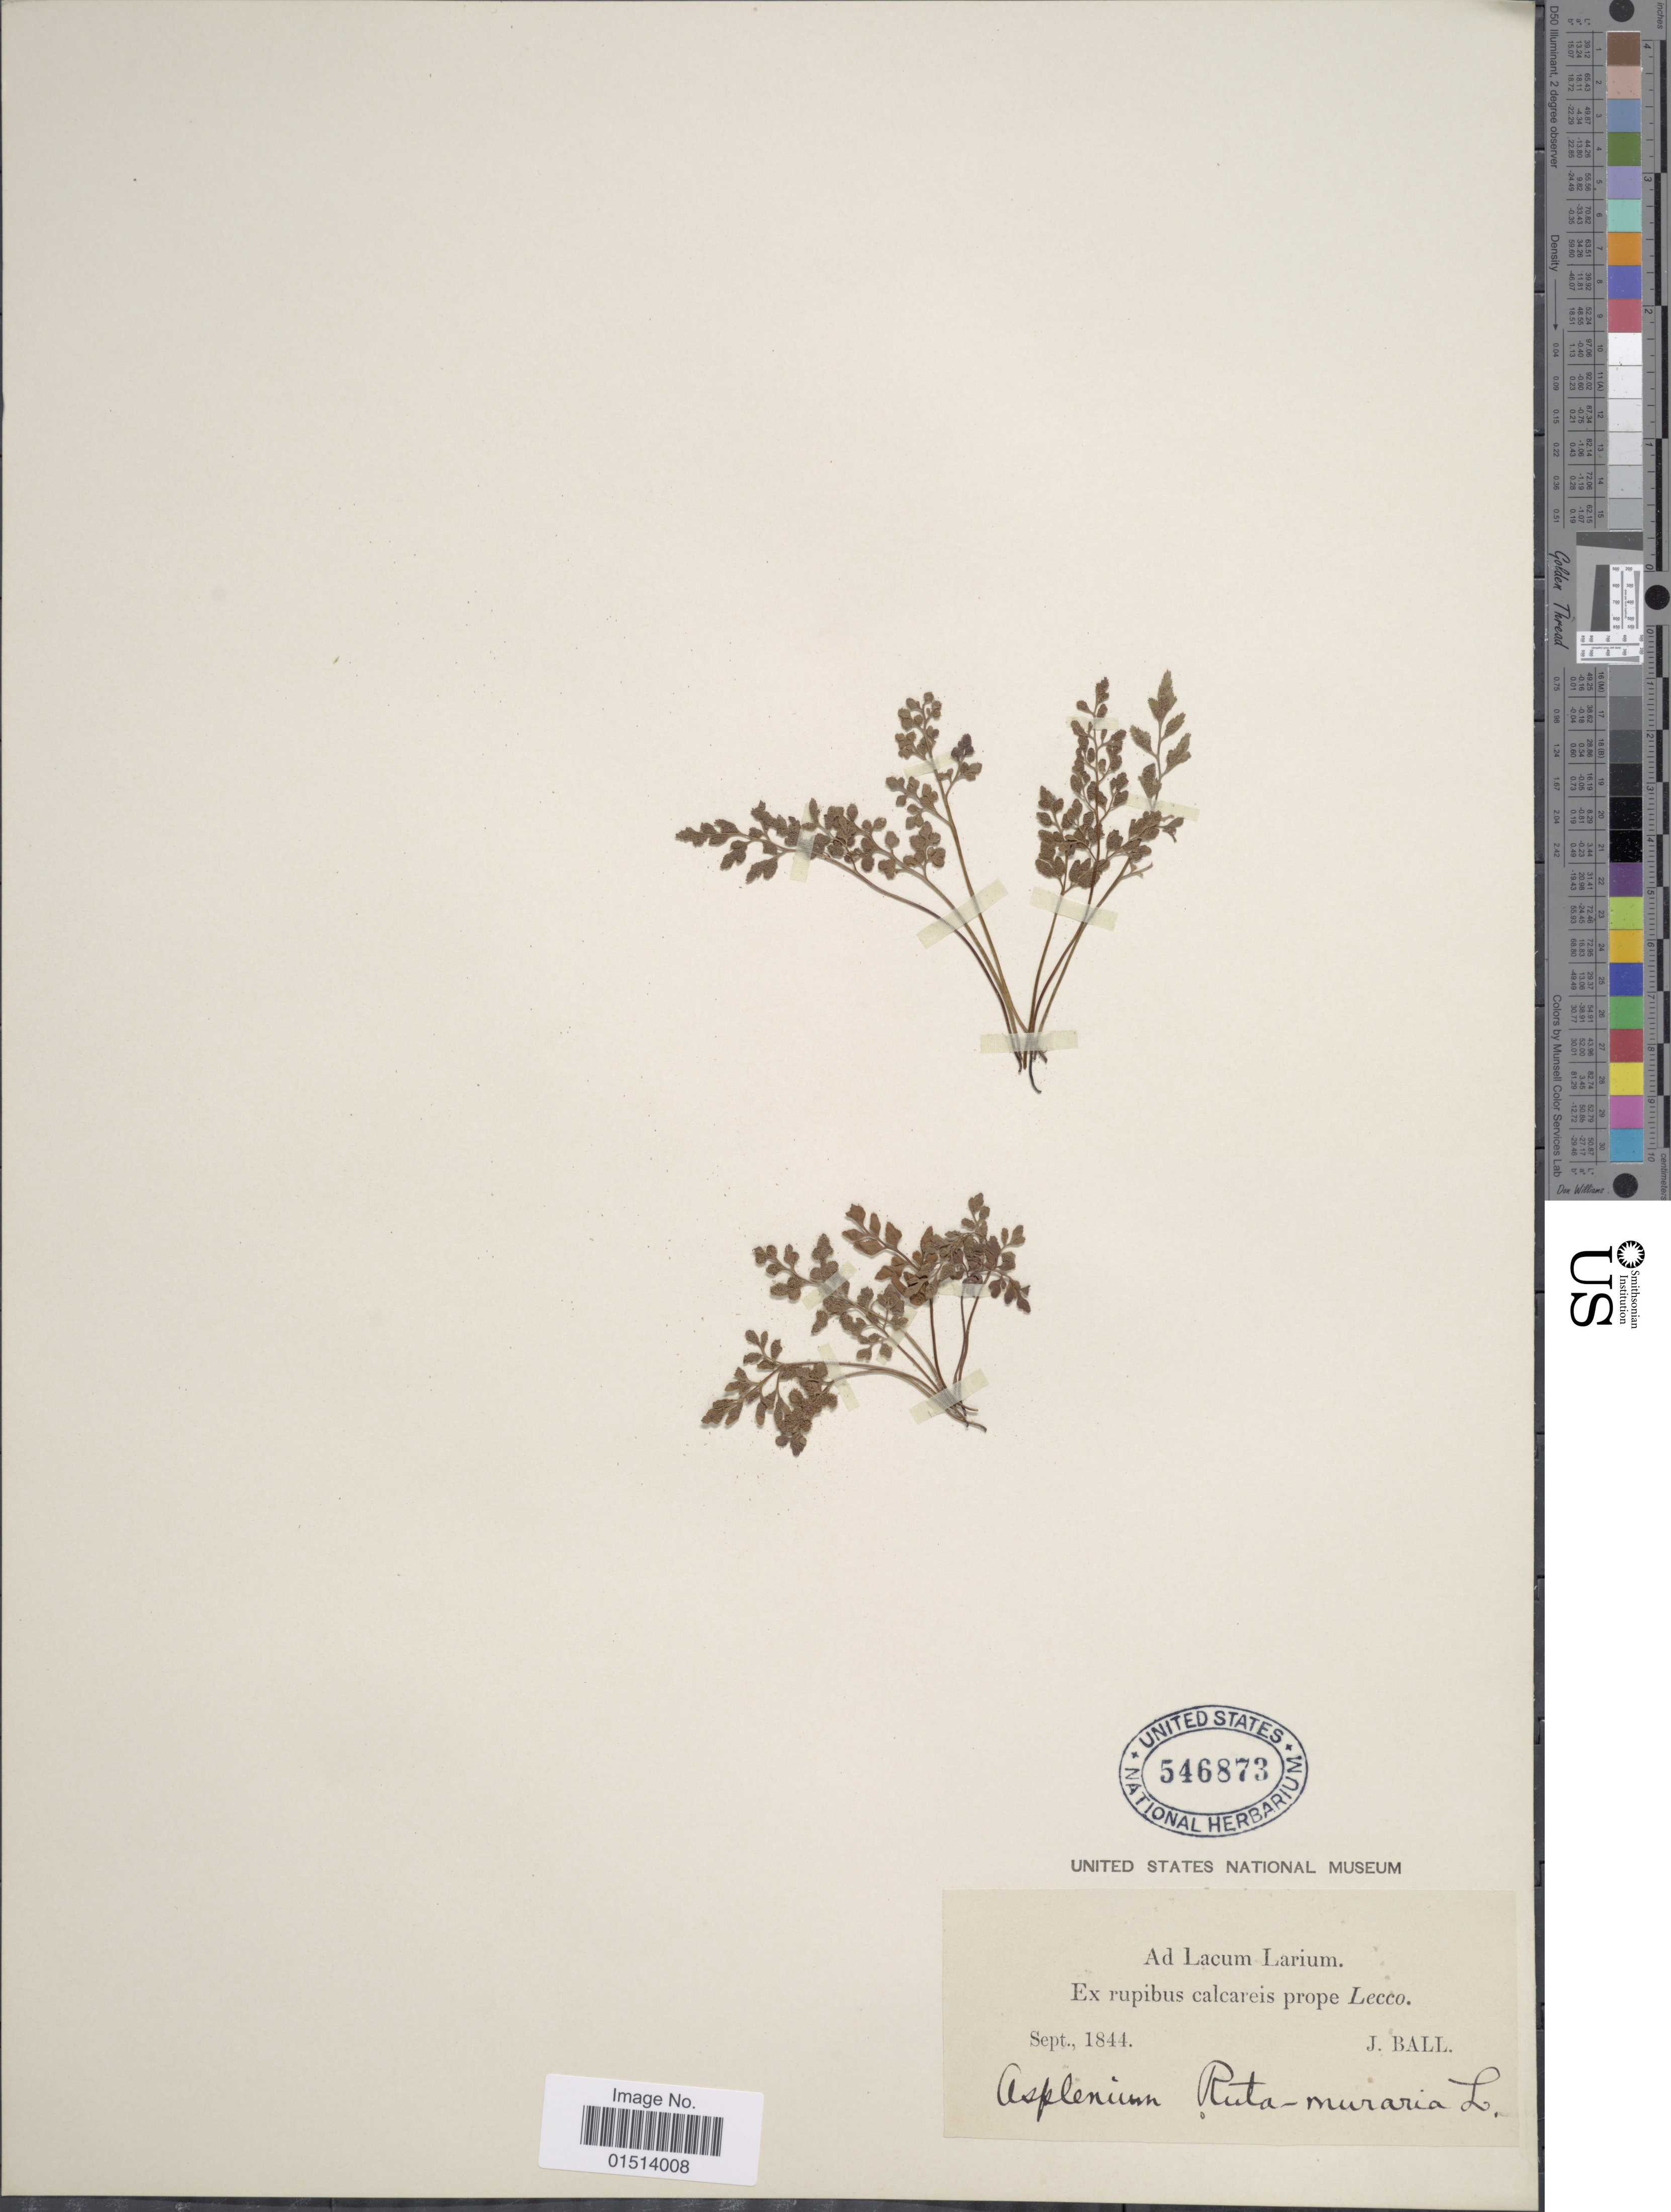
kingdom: Plantae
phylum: Tracheophyta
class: Polypodiopsida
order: Polypodiales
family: Aspleniaceae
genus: Asplenium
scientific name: Asplenium ruta-muraria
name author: L.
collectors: J. Ball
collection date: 1844-09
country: Italy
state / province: Lombardy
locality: Ad Lacum Larium, prope Lecco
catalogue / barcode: US 546873